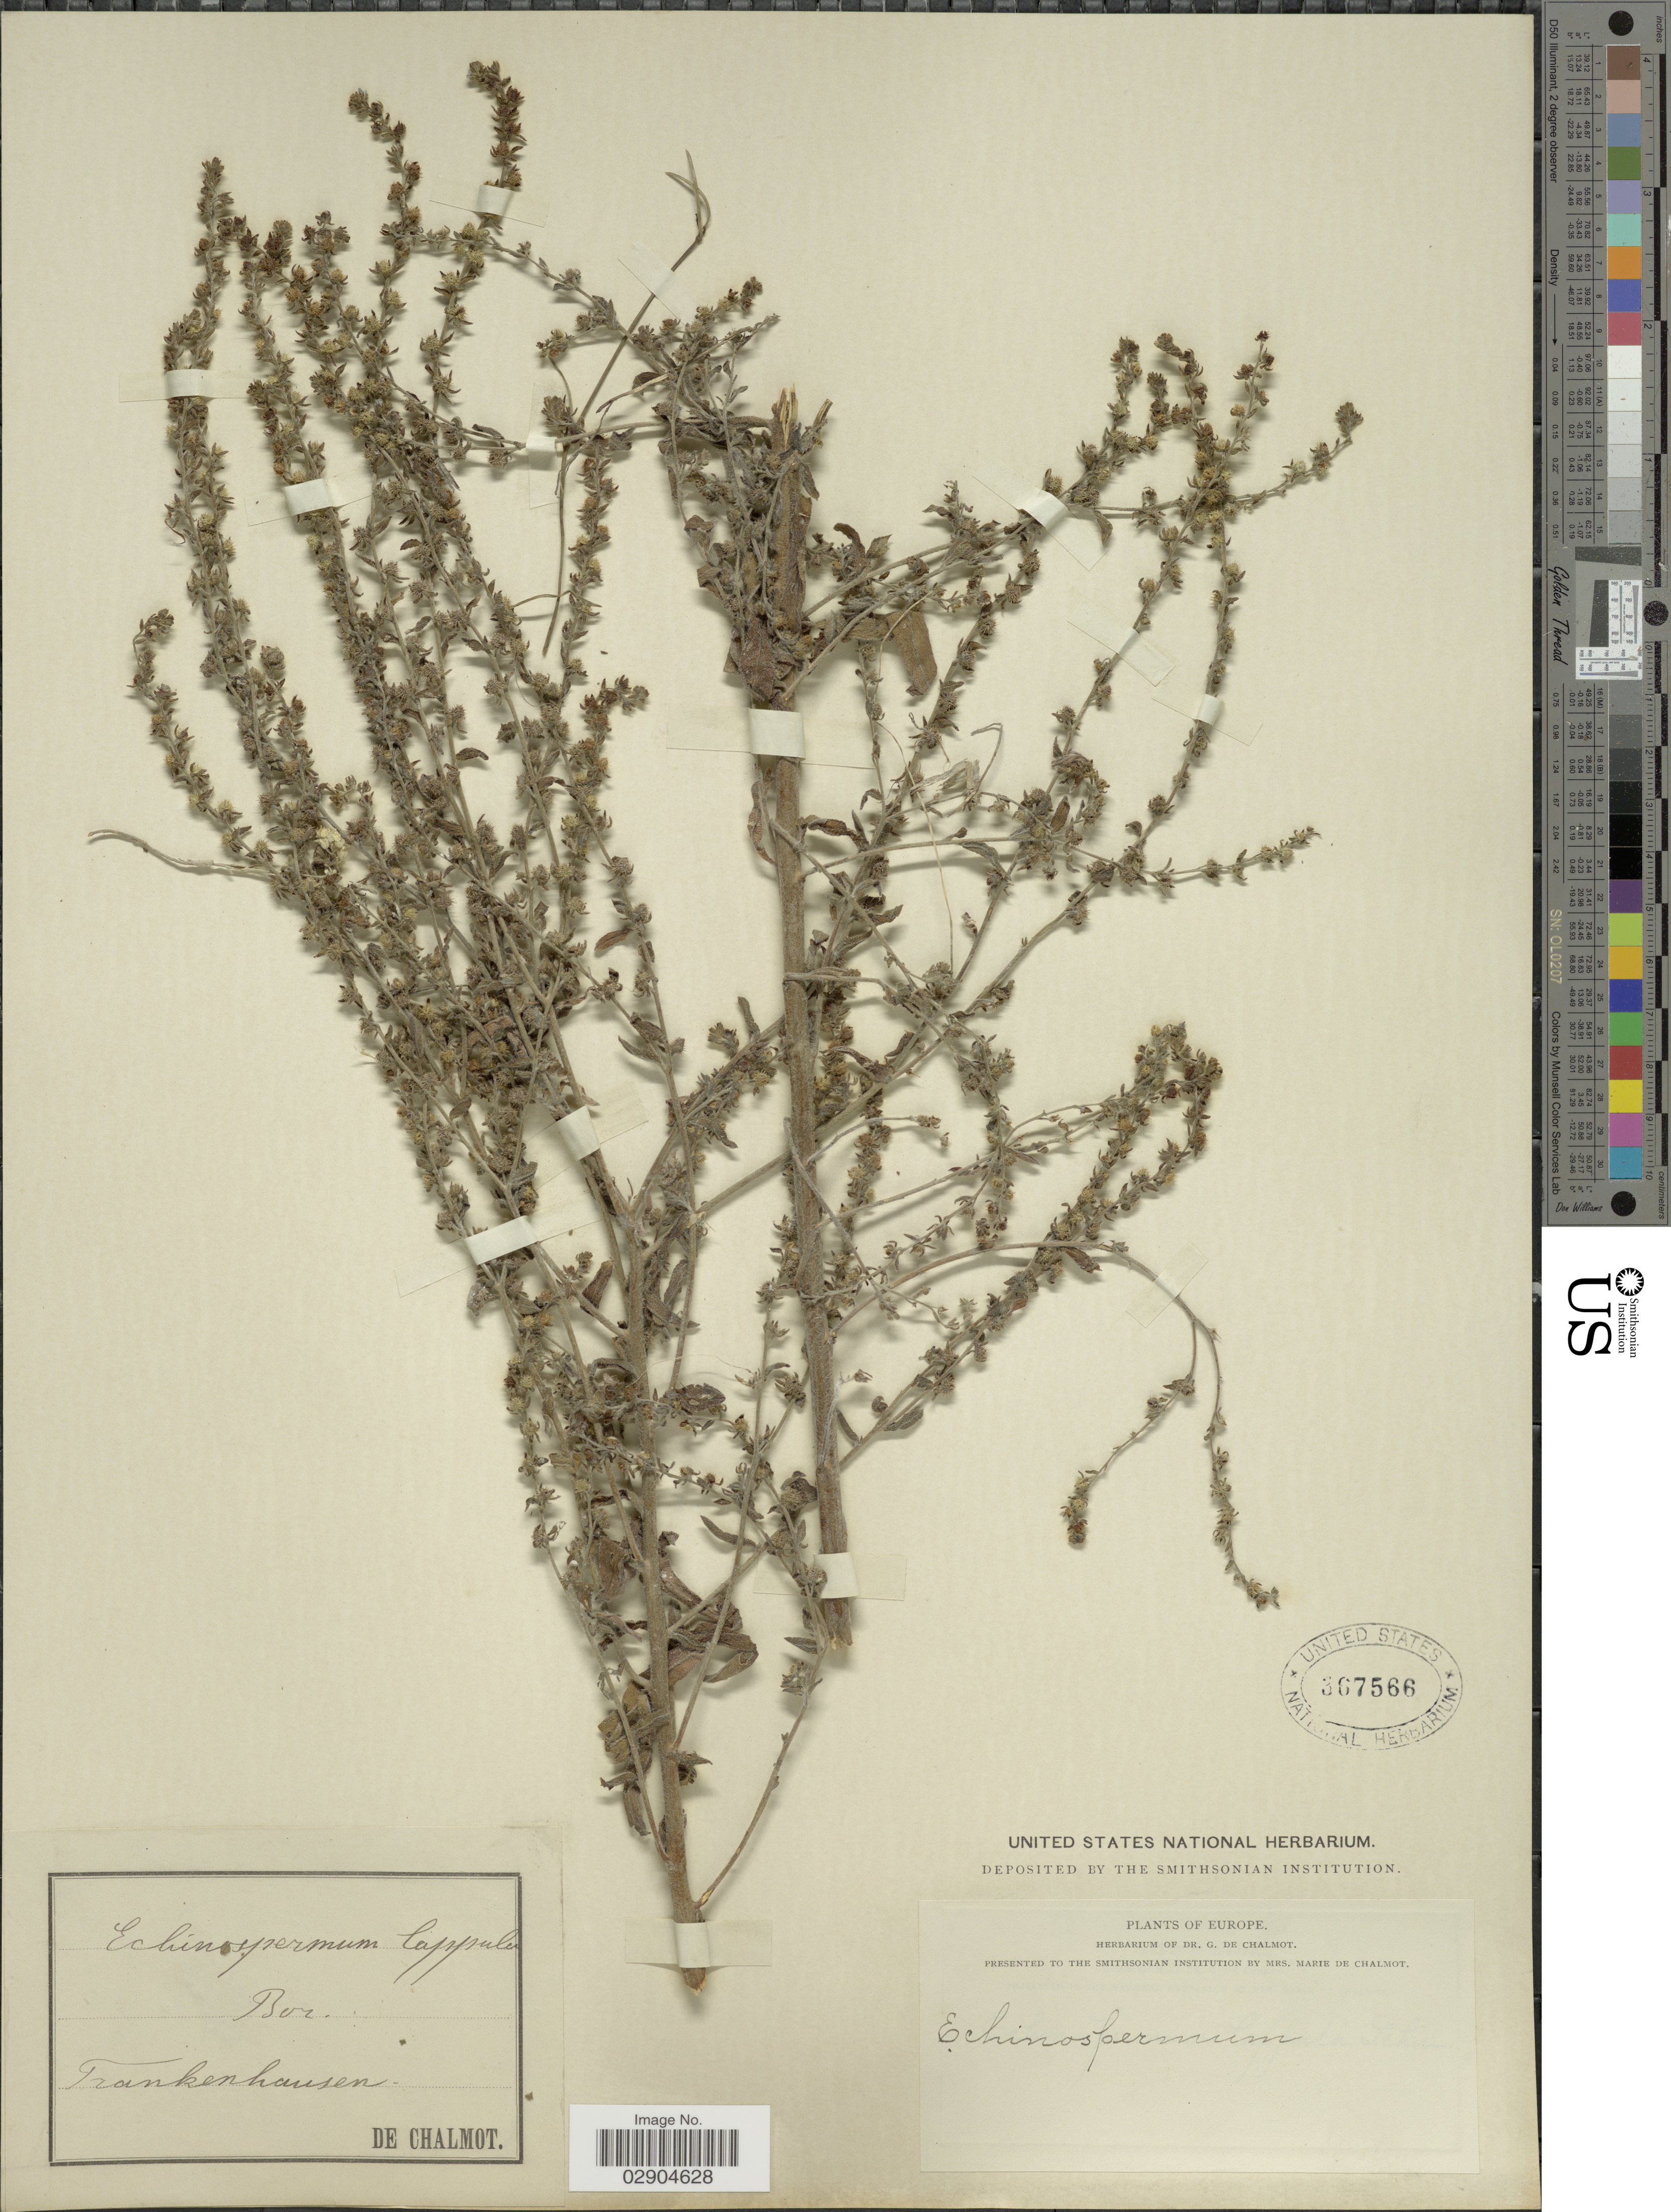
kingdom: Plantae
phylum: Tracheophyta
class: Magnoliopsida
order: Boraginales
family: Boraginaceae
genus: Lappula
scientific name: Lappula lappula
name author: H. Karst.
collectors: G. de Chalmot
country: Germany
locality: Frankenhausen.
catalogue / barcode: US 367566